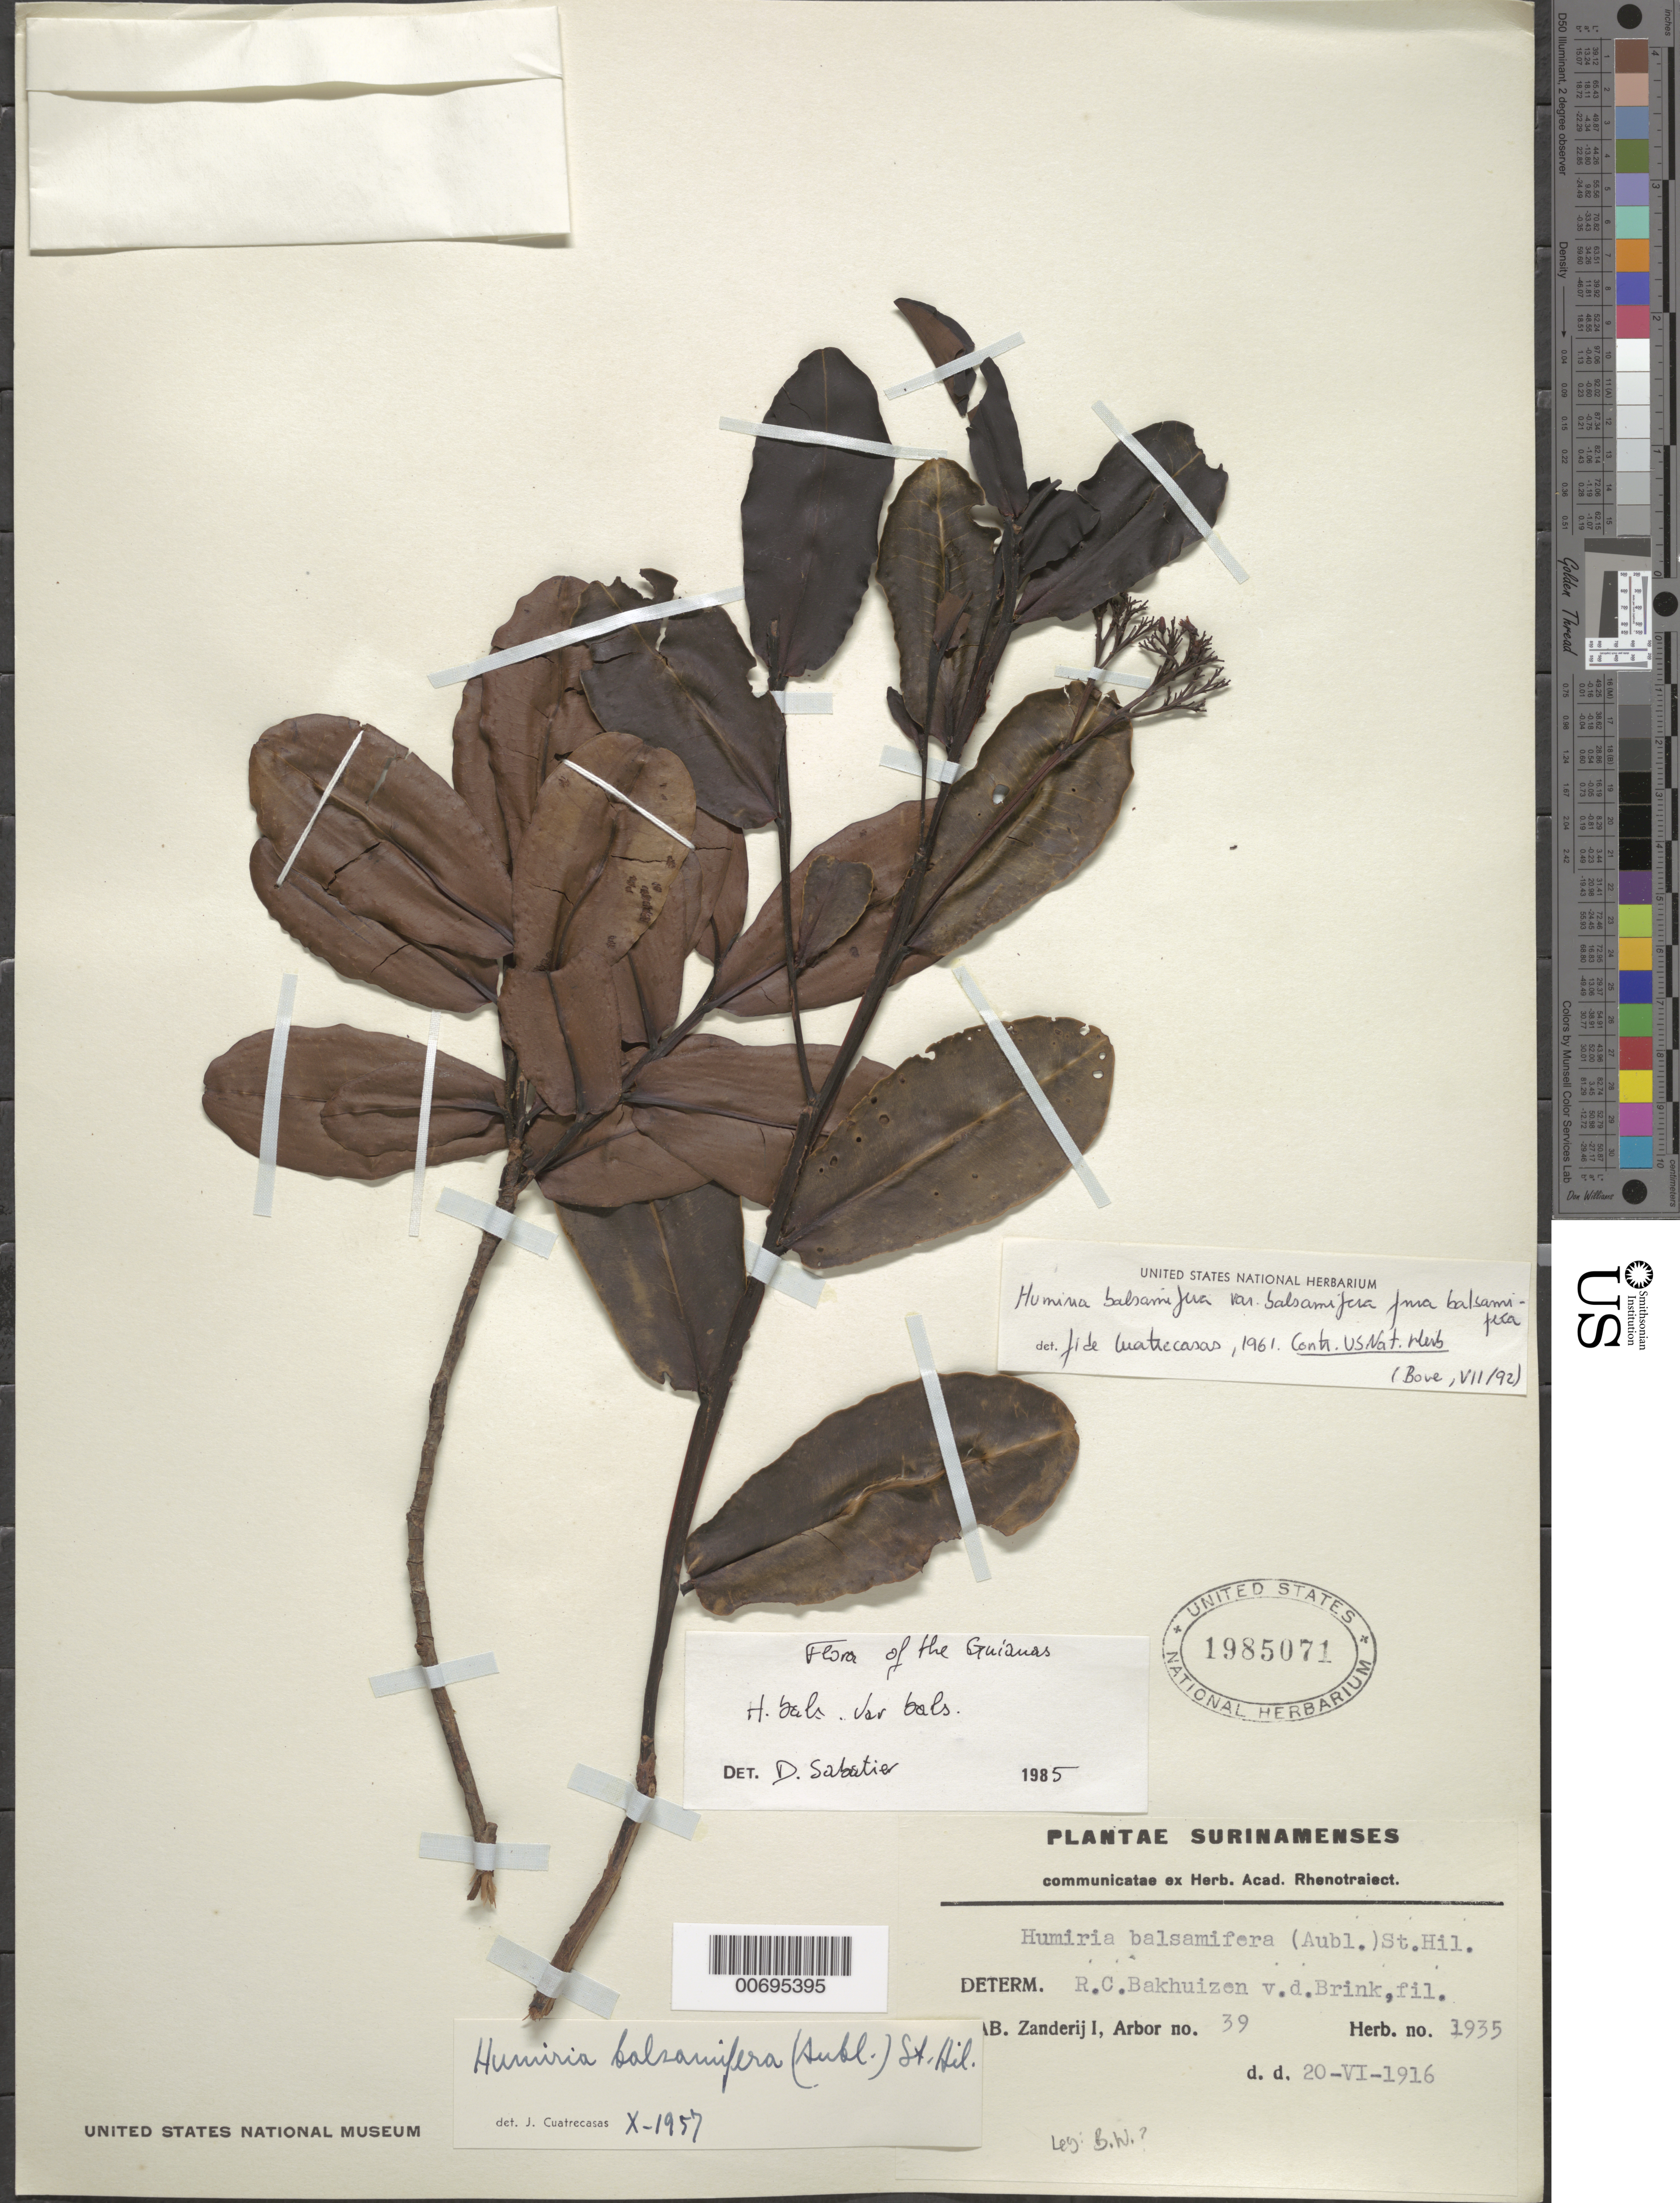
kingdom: Plantae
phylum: Tracheophyta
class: Magnoliopsida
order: Malpighiales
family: Humiriaceae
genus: Humiria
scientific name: Humiria balsamifera var. balsamifera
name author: Aubl.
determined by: Sabatier, D.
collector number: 1935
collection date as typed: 20-Jun-16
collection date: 1916-06-20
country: Suriname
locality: Zanderij I., Forest Reserve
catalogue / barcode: US 1985071